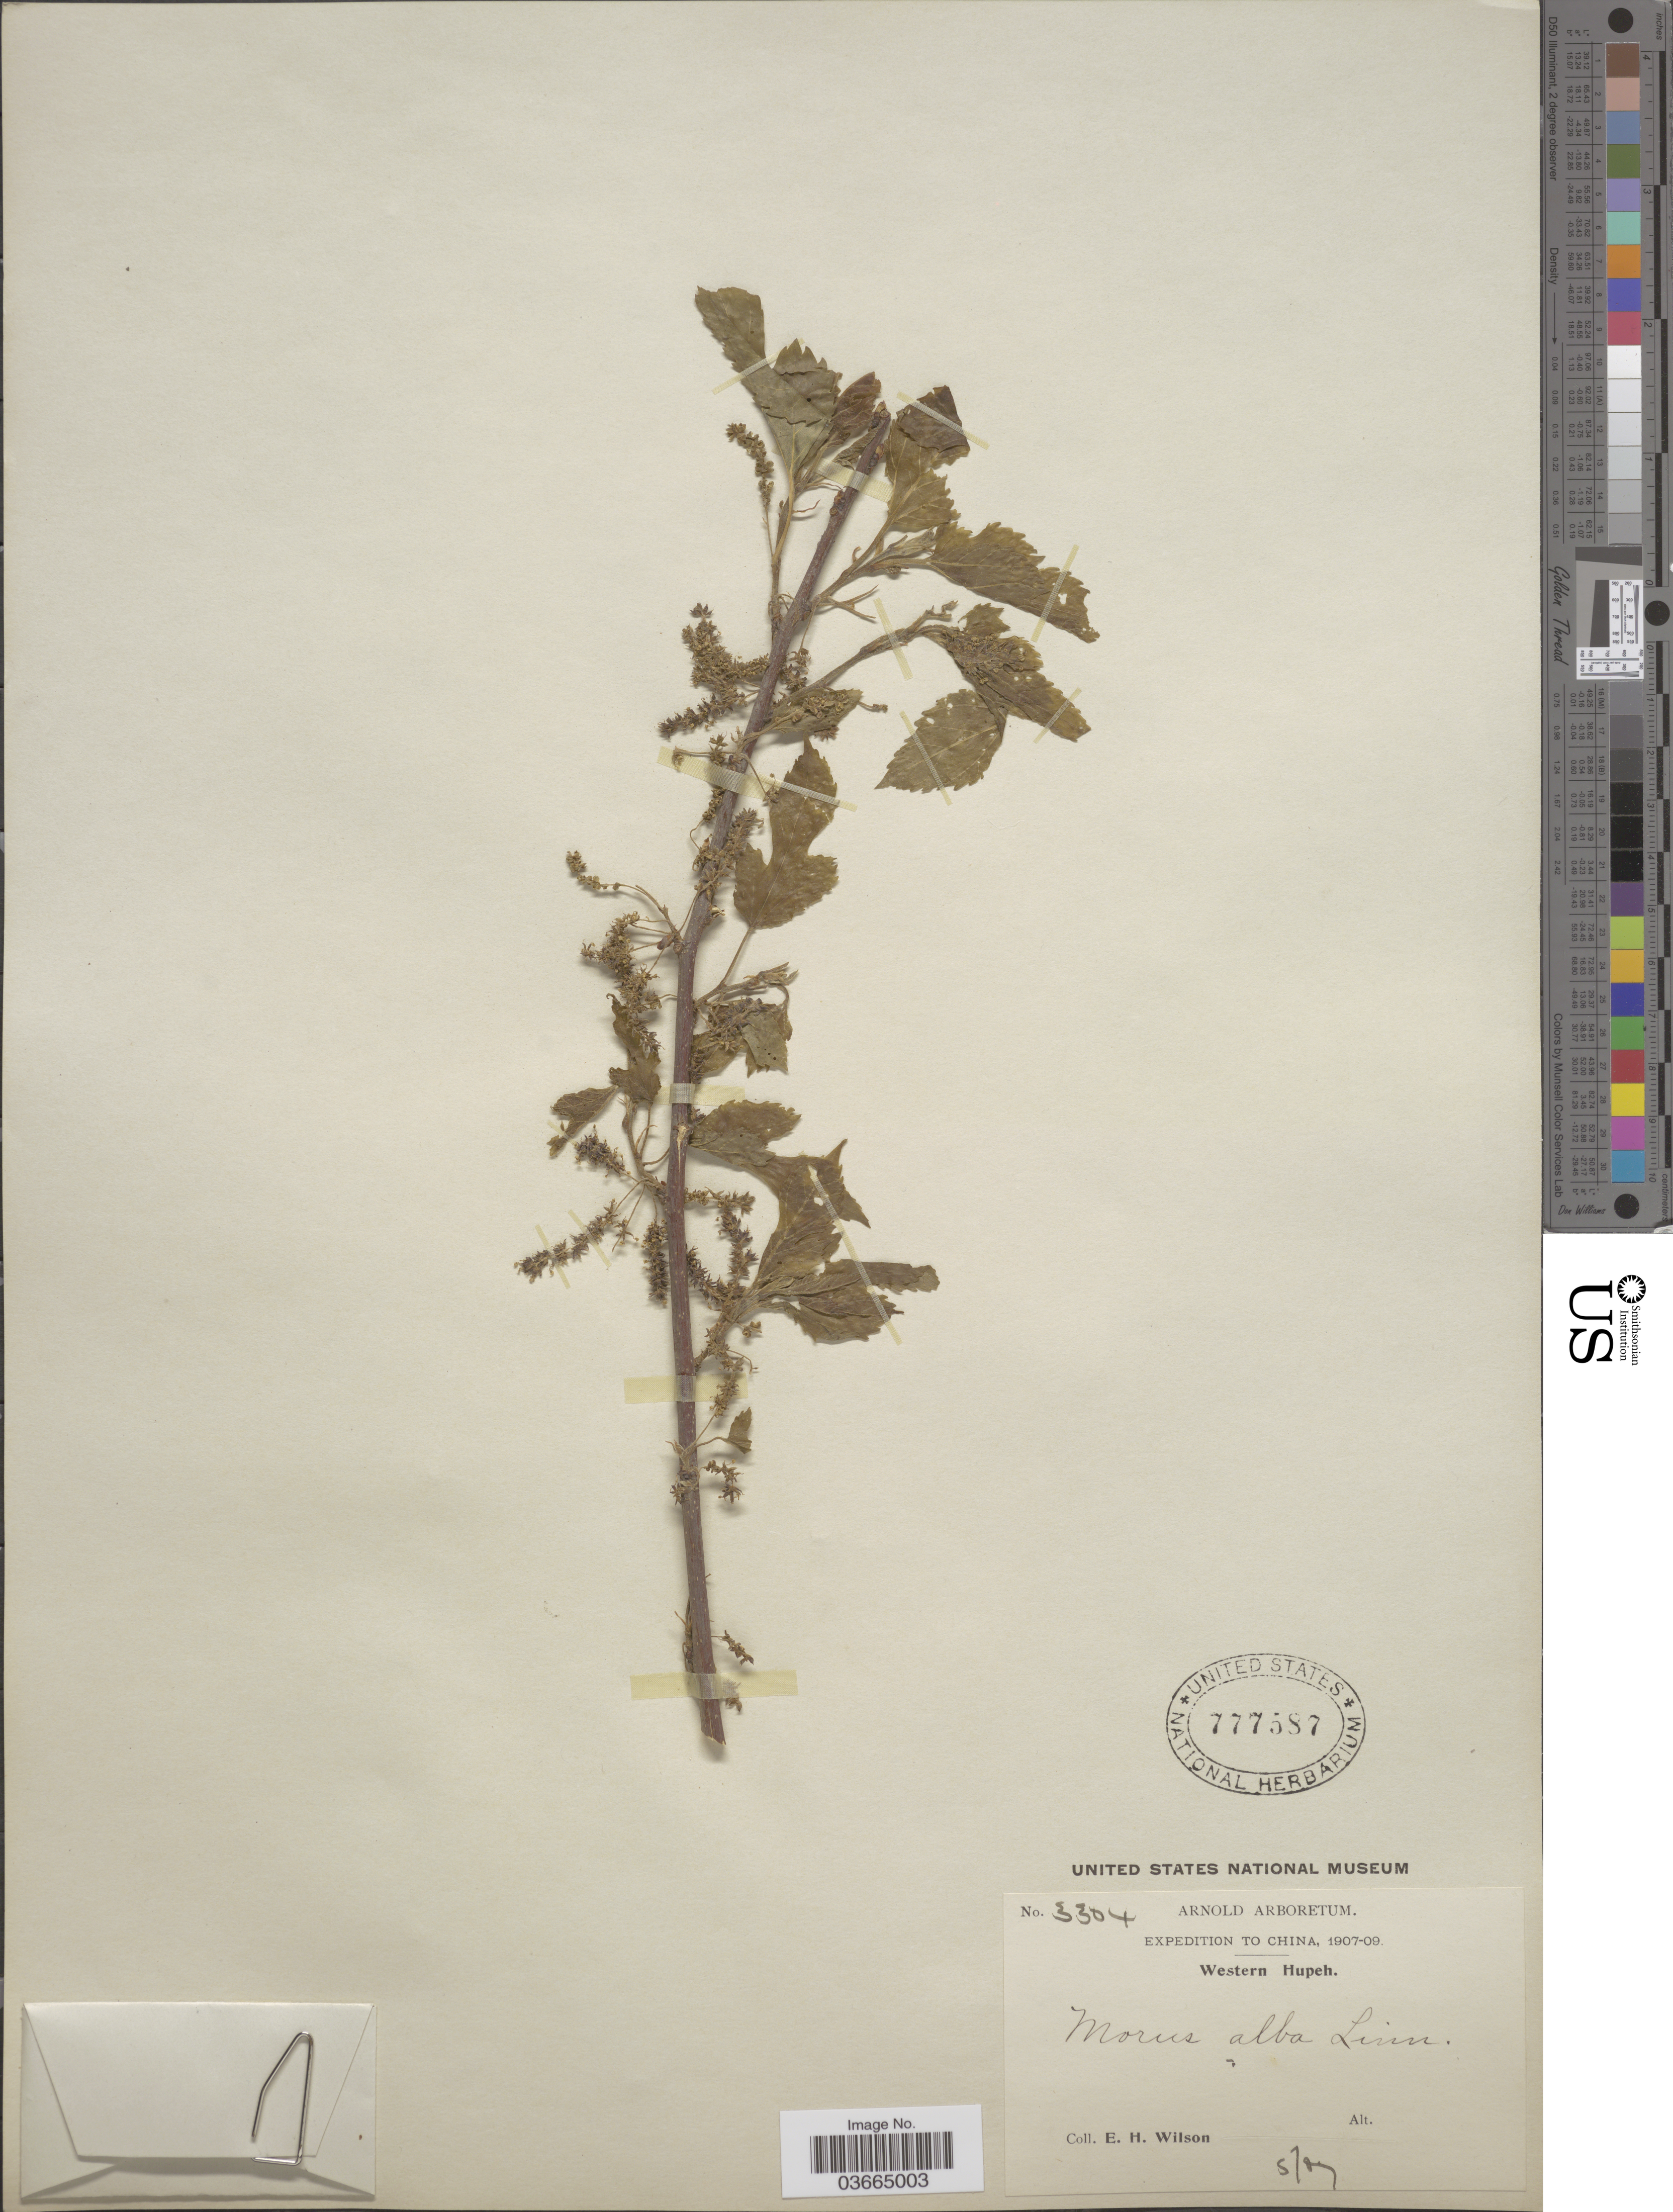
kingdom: Plantae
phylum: Tracheophyta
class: Magnoliopsida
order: Rosales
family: Moraceae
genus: Morus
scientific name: Morus alba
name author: L.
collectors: E. Wilson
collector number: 3304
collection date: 1907-05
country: China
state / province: Hubei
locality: Western Hupeh.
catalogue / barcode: US 777587